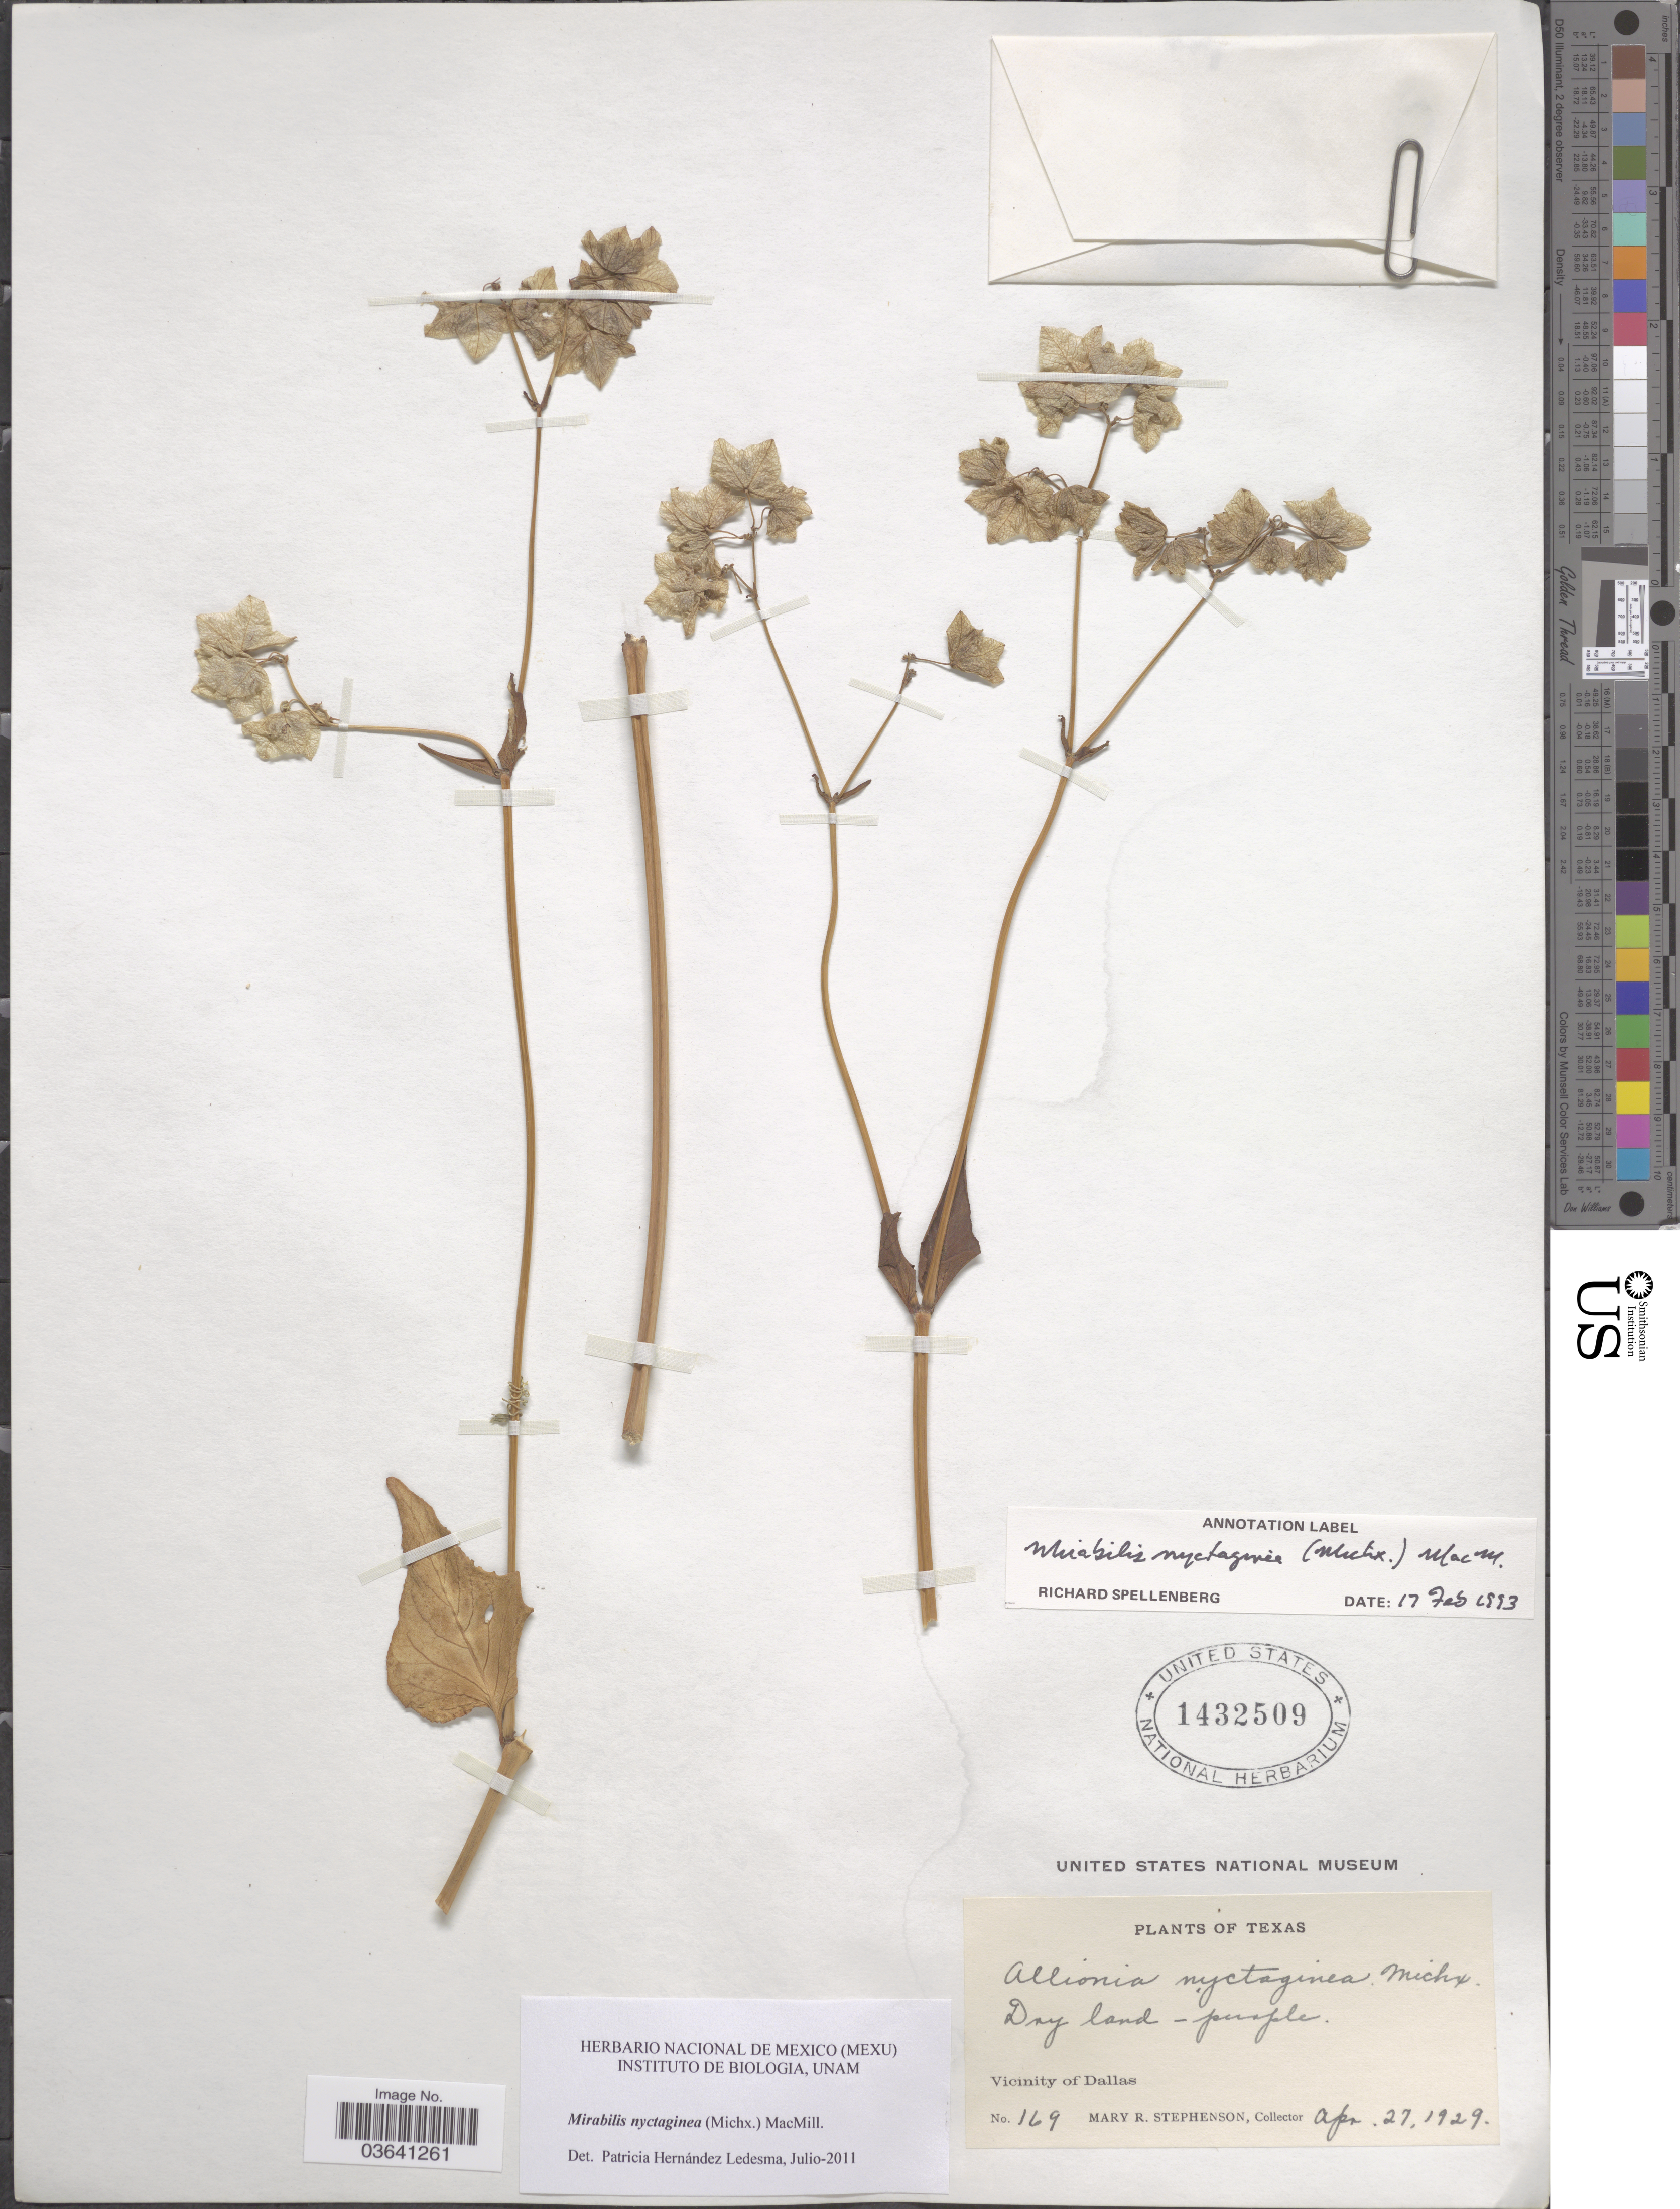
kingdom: Plantae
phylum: Tracheophyta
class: Magnoliopsida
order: Caryophyllales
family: Nyctaginaceae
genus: Mirabilis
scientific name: Mirabilis nyctaginea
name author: (Michx.) MacMill.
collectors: M. Stephenson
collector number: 169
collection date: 1929-04-27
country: United States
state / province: Texas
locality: Vicinity of Dallas.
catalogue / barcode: US 1432509